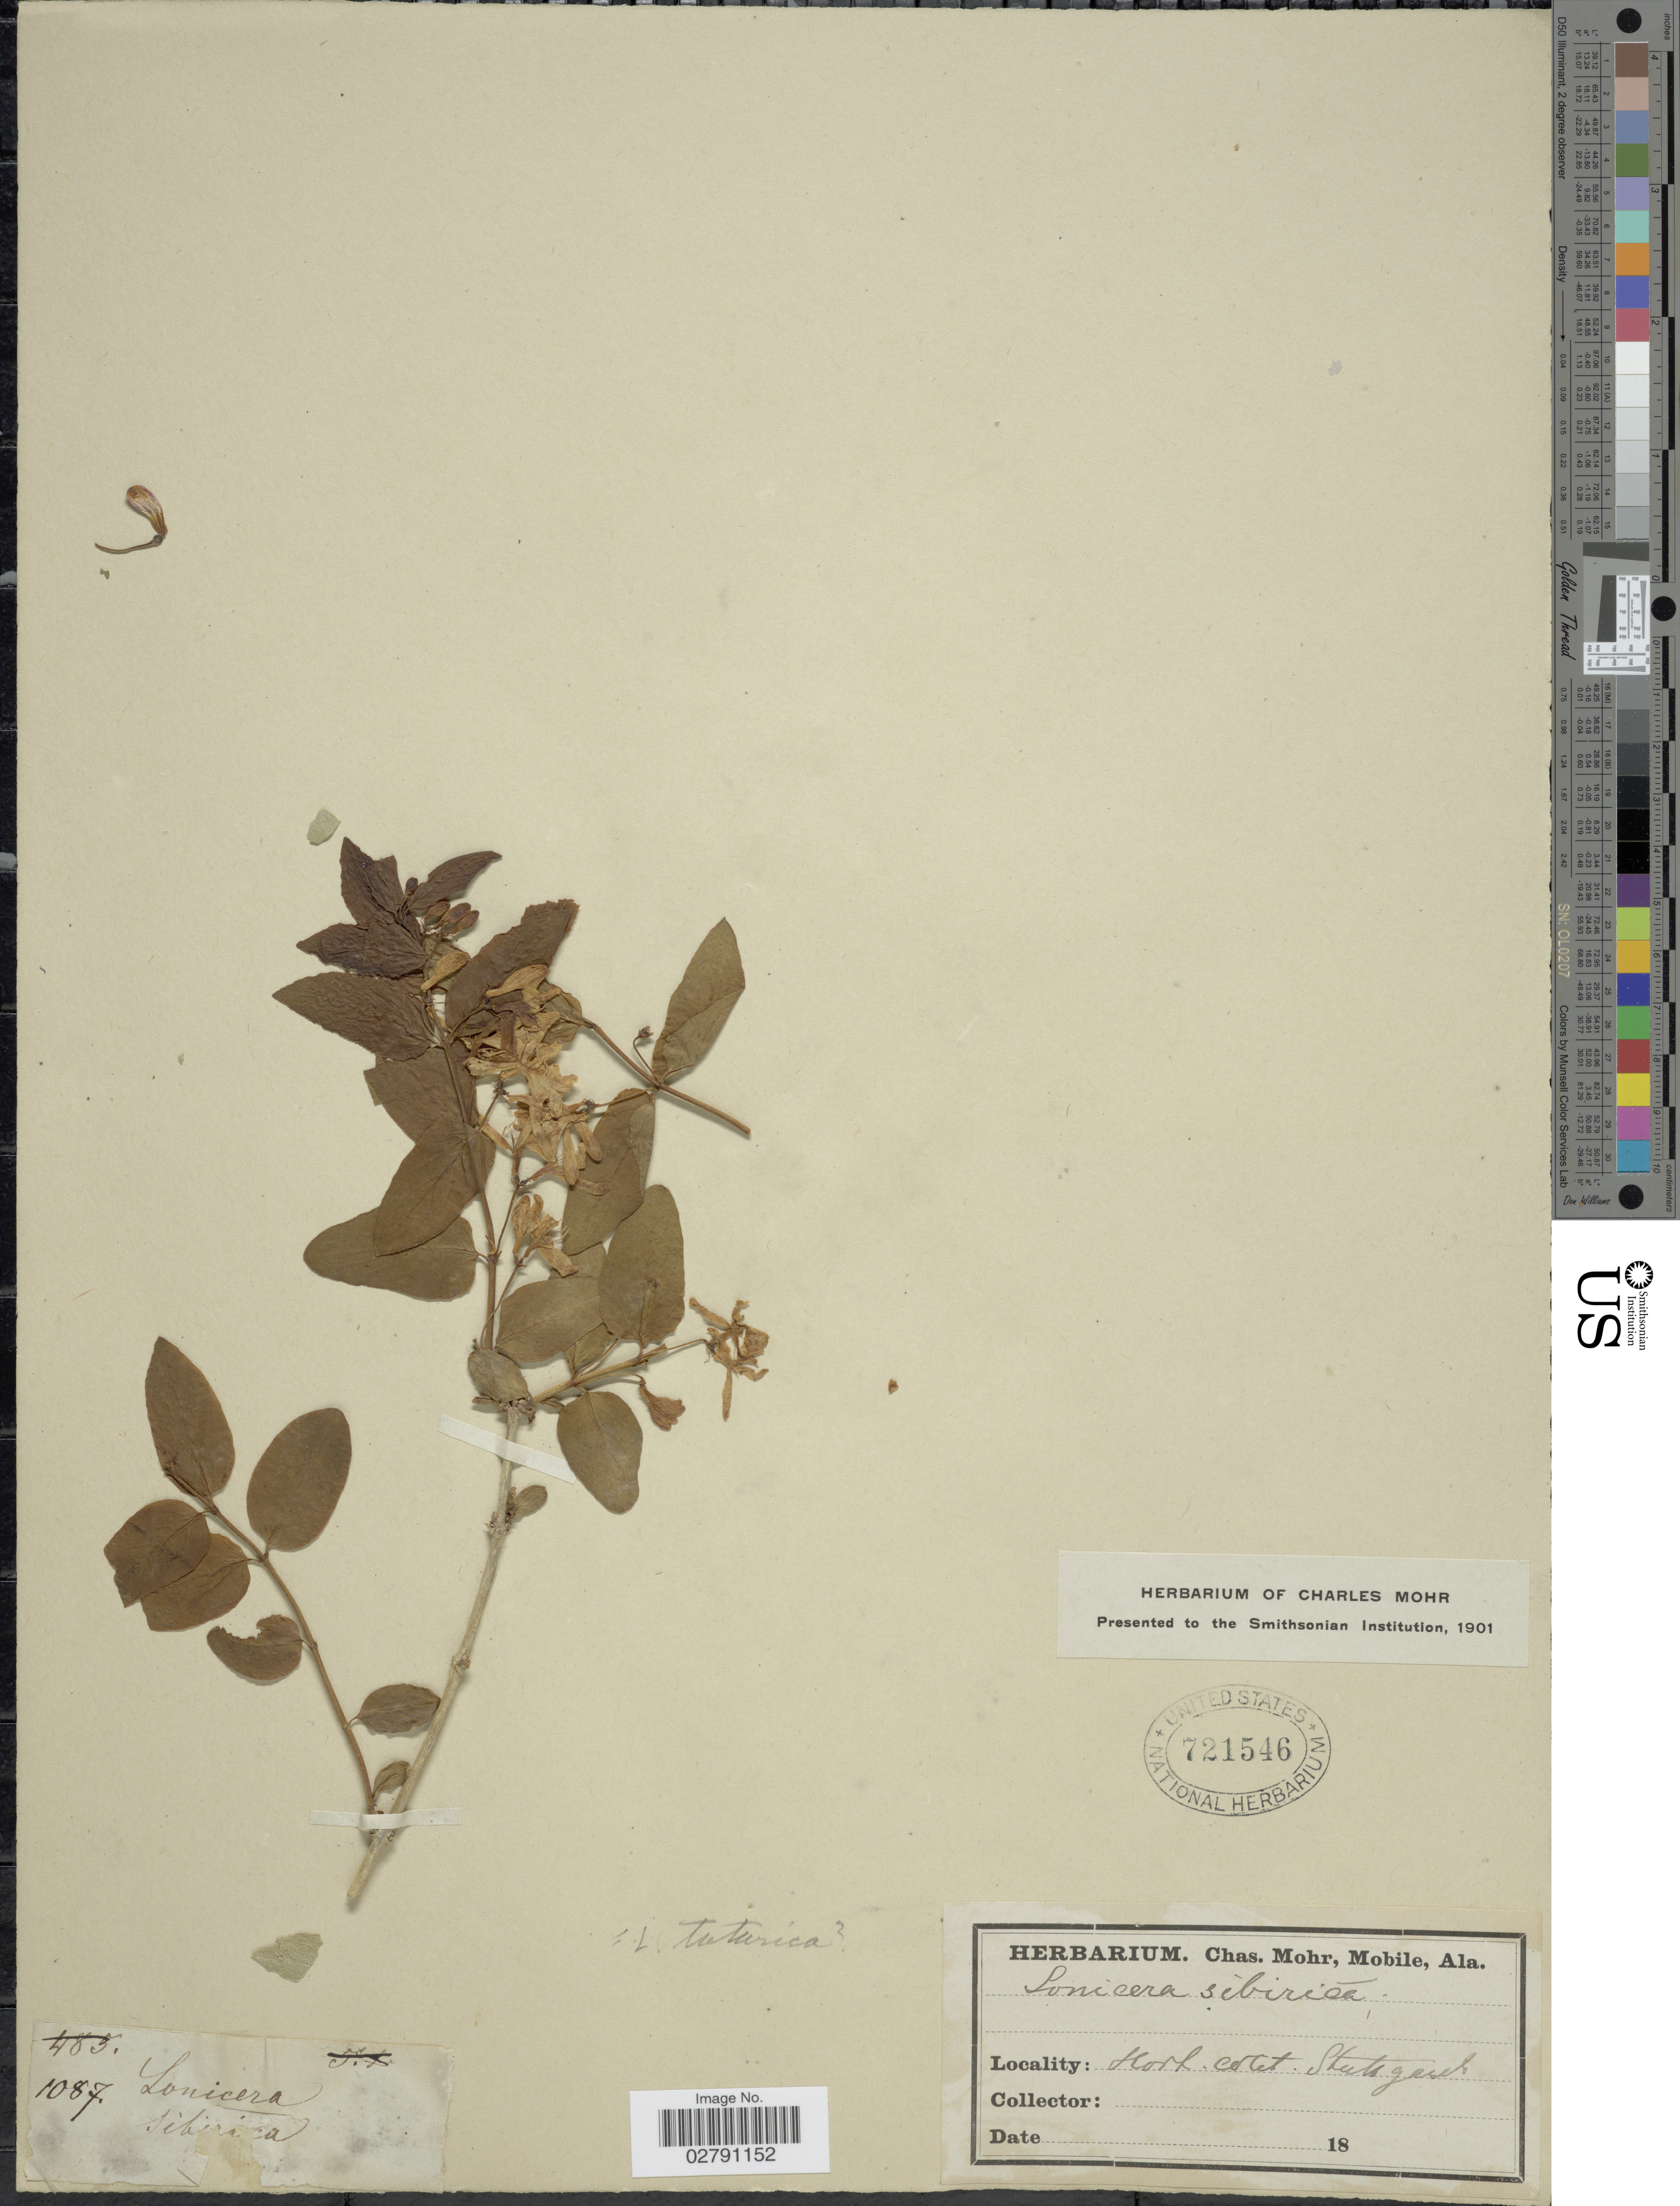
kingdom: Plantae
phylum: Tracheophyta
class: Magnoliopsida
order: Dipsacales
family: Caprifoliaceae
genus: Lonicera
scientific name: Lonicera tatarica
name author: L.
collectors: C. T. Mohr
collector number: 1087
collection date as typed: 18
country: Germany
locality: Hort. cortet [interpreted] Stutsgeut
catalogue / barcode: US 721546